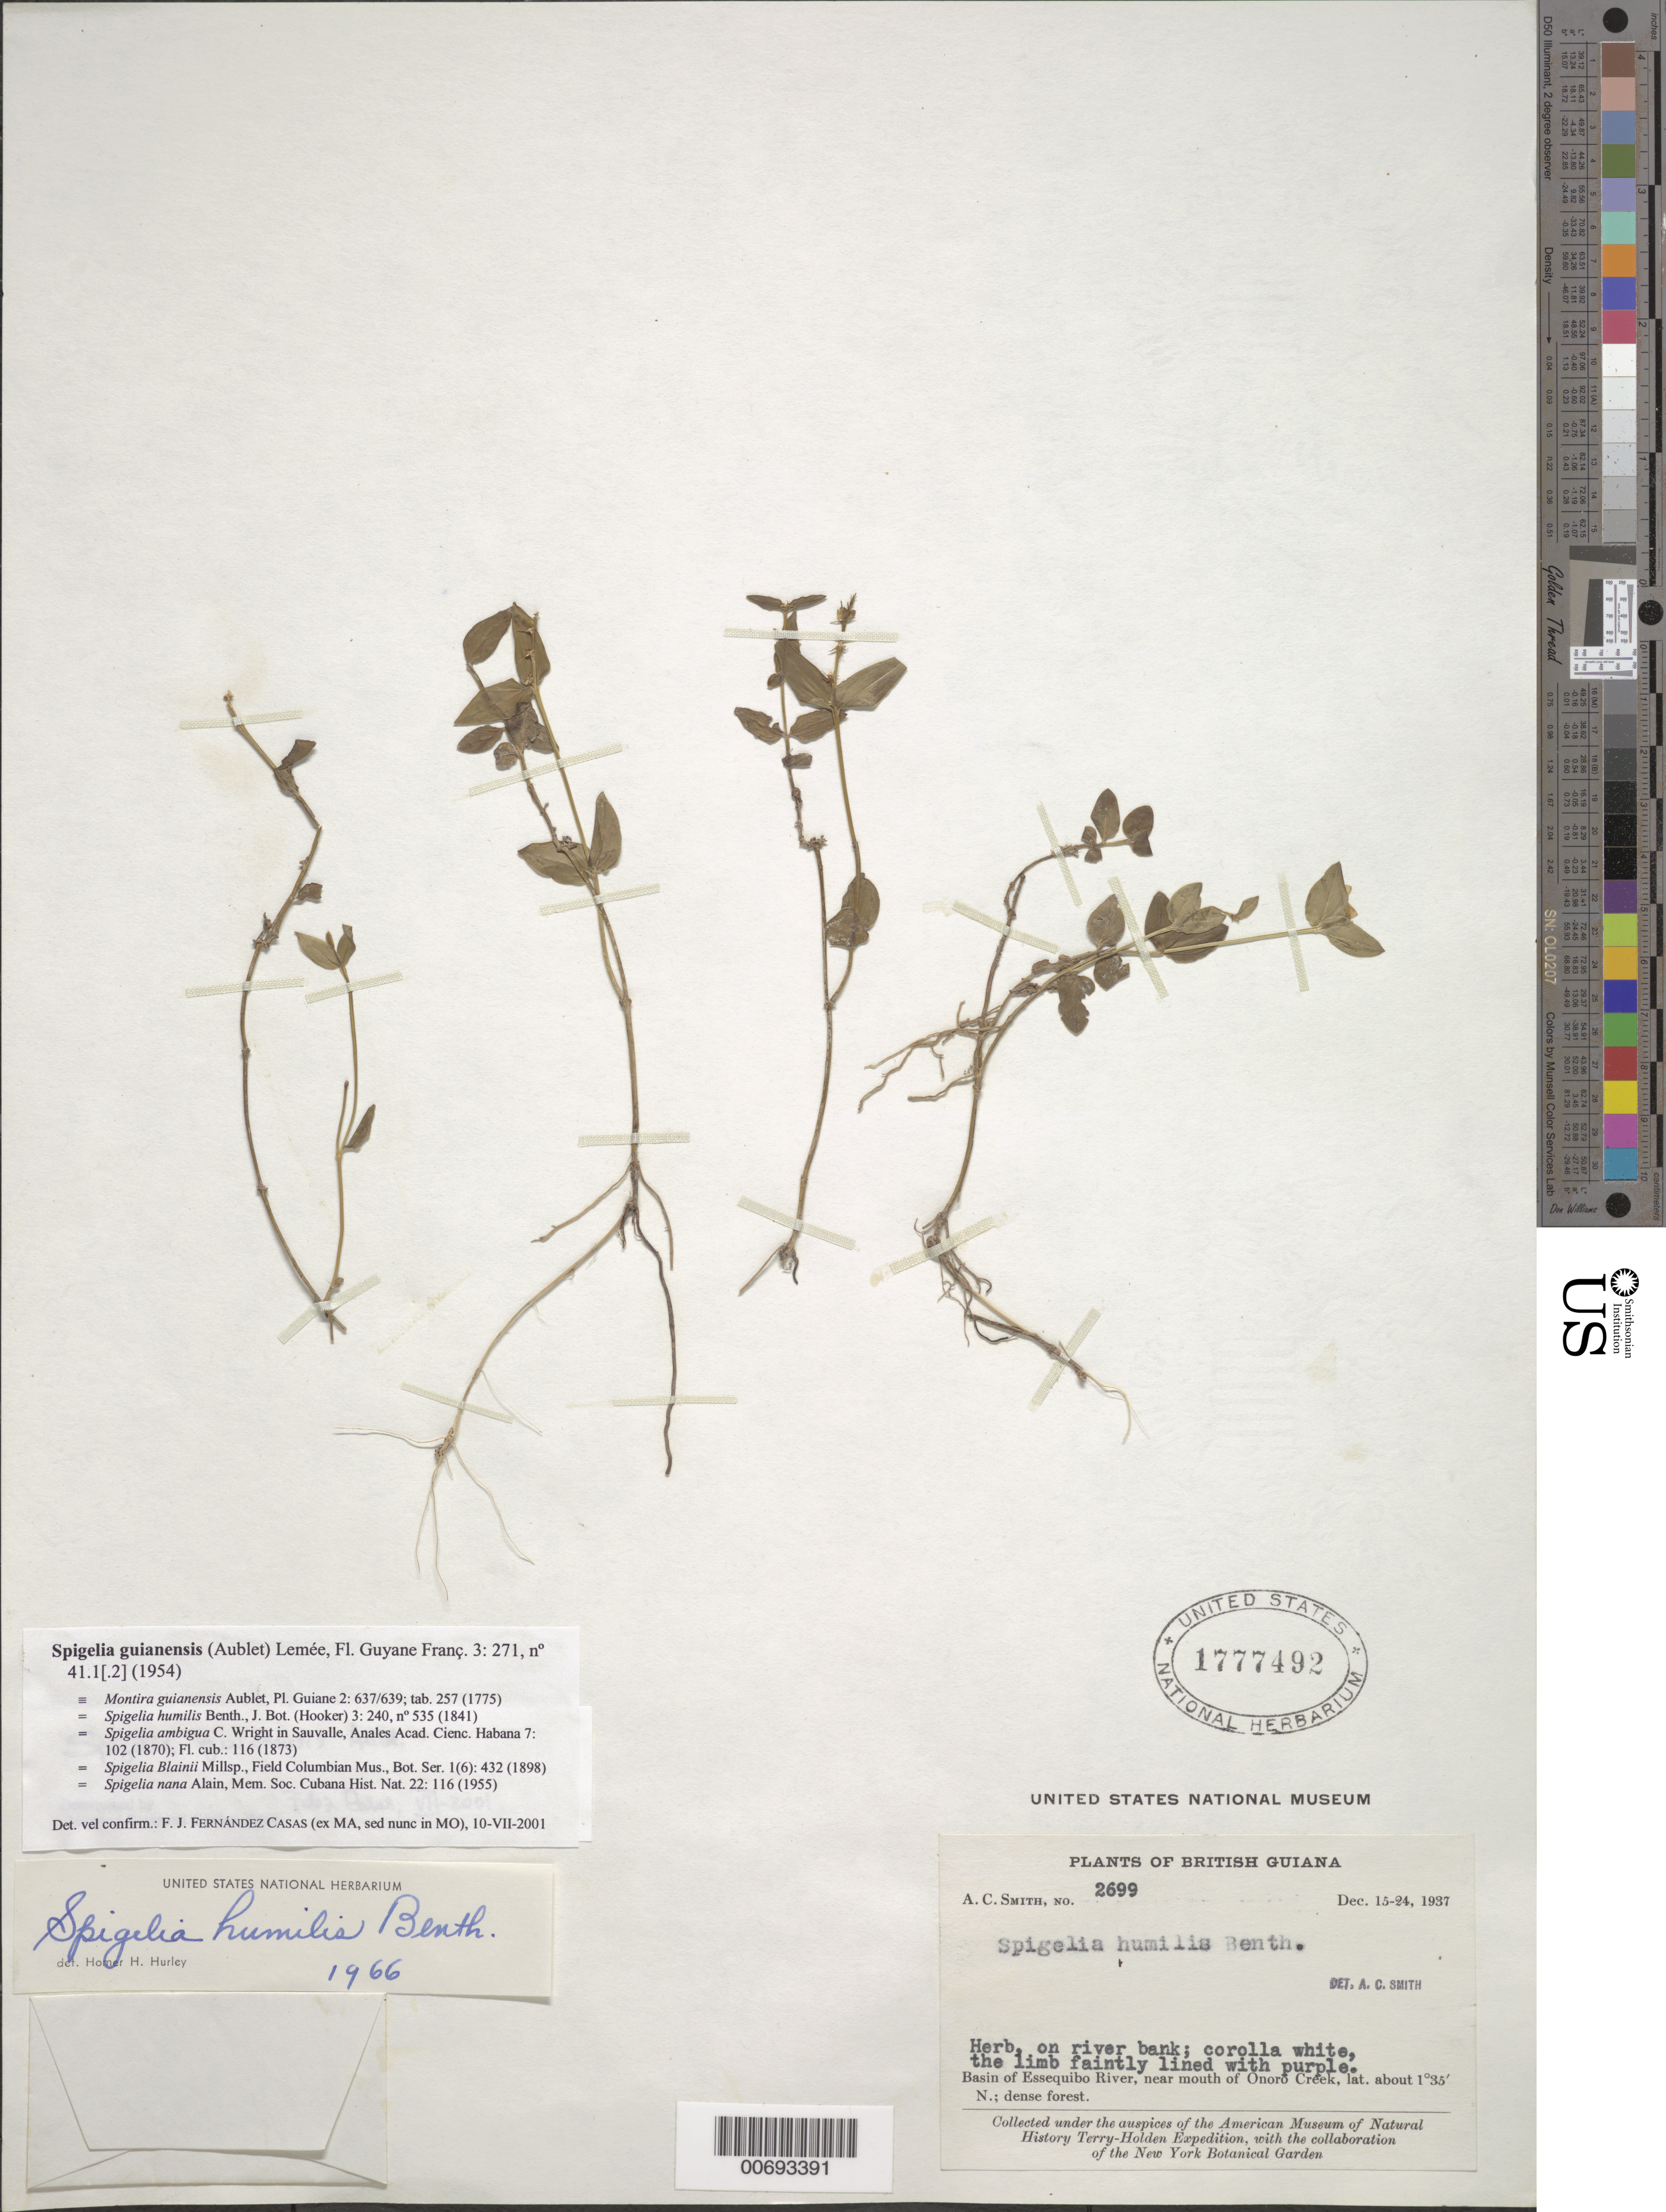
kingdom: Plantae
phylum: Tracheophyta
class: Magnoliopsida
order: Gentianales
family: Loganiaceae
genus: Spigelia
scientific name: Spigelia guianensis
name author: (Aubl.) Lemée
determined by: Fernández Casas, F. J.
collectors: A. C. Smith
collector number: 2699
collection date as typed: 15-Dec-37 to 24-Dec-37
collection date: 1937-12-15/1937-12-24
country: Guyana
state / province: U. Takutu-U. Essequibo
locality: Onoro Creek (near mouth), Essequibo River basin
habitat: Dense forest. On river bank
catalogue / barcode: US 1777492